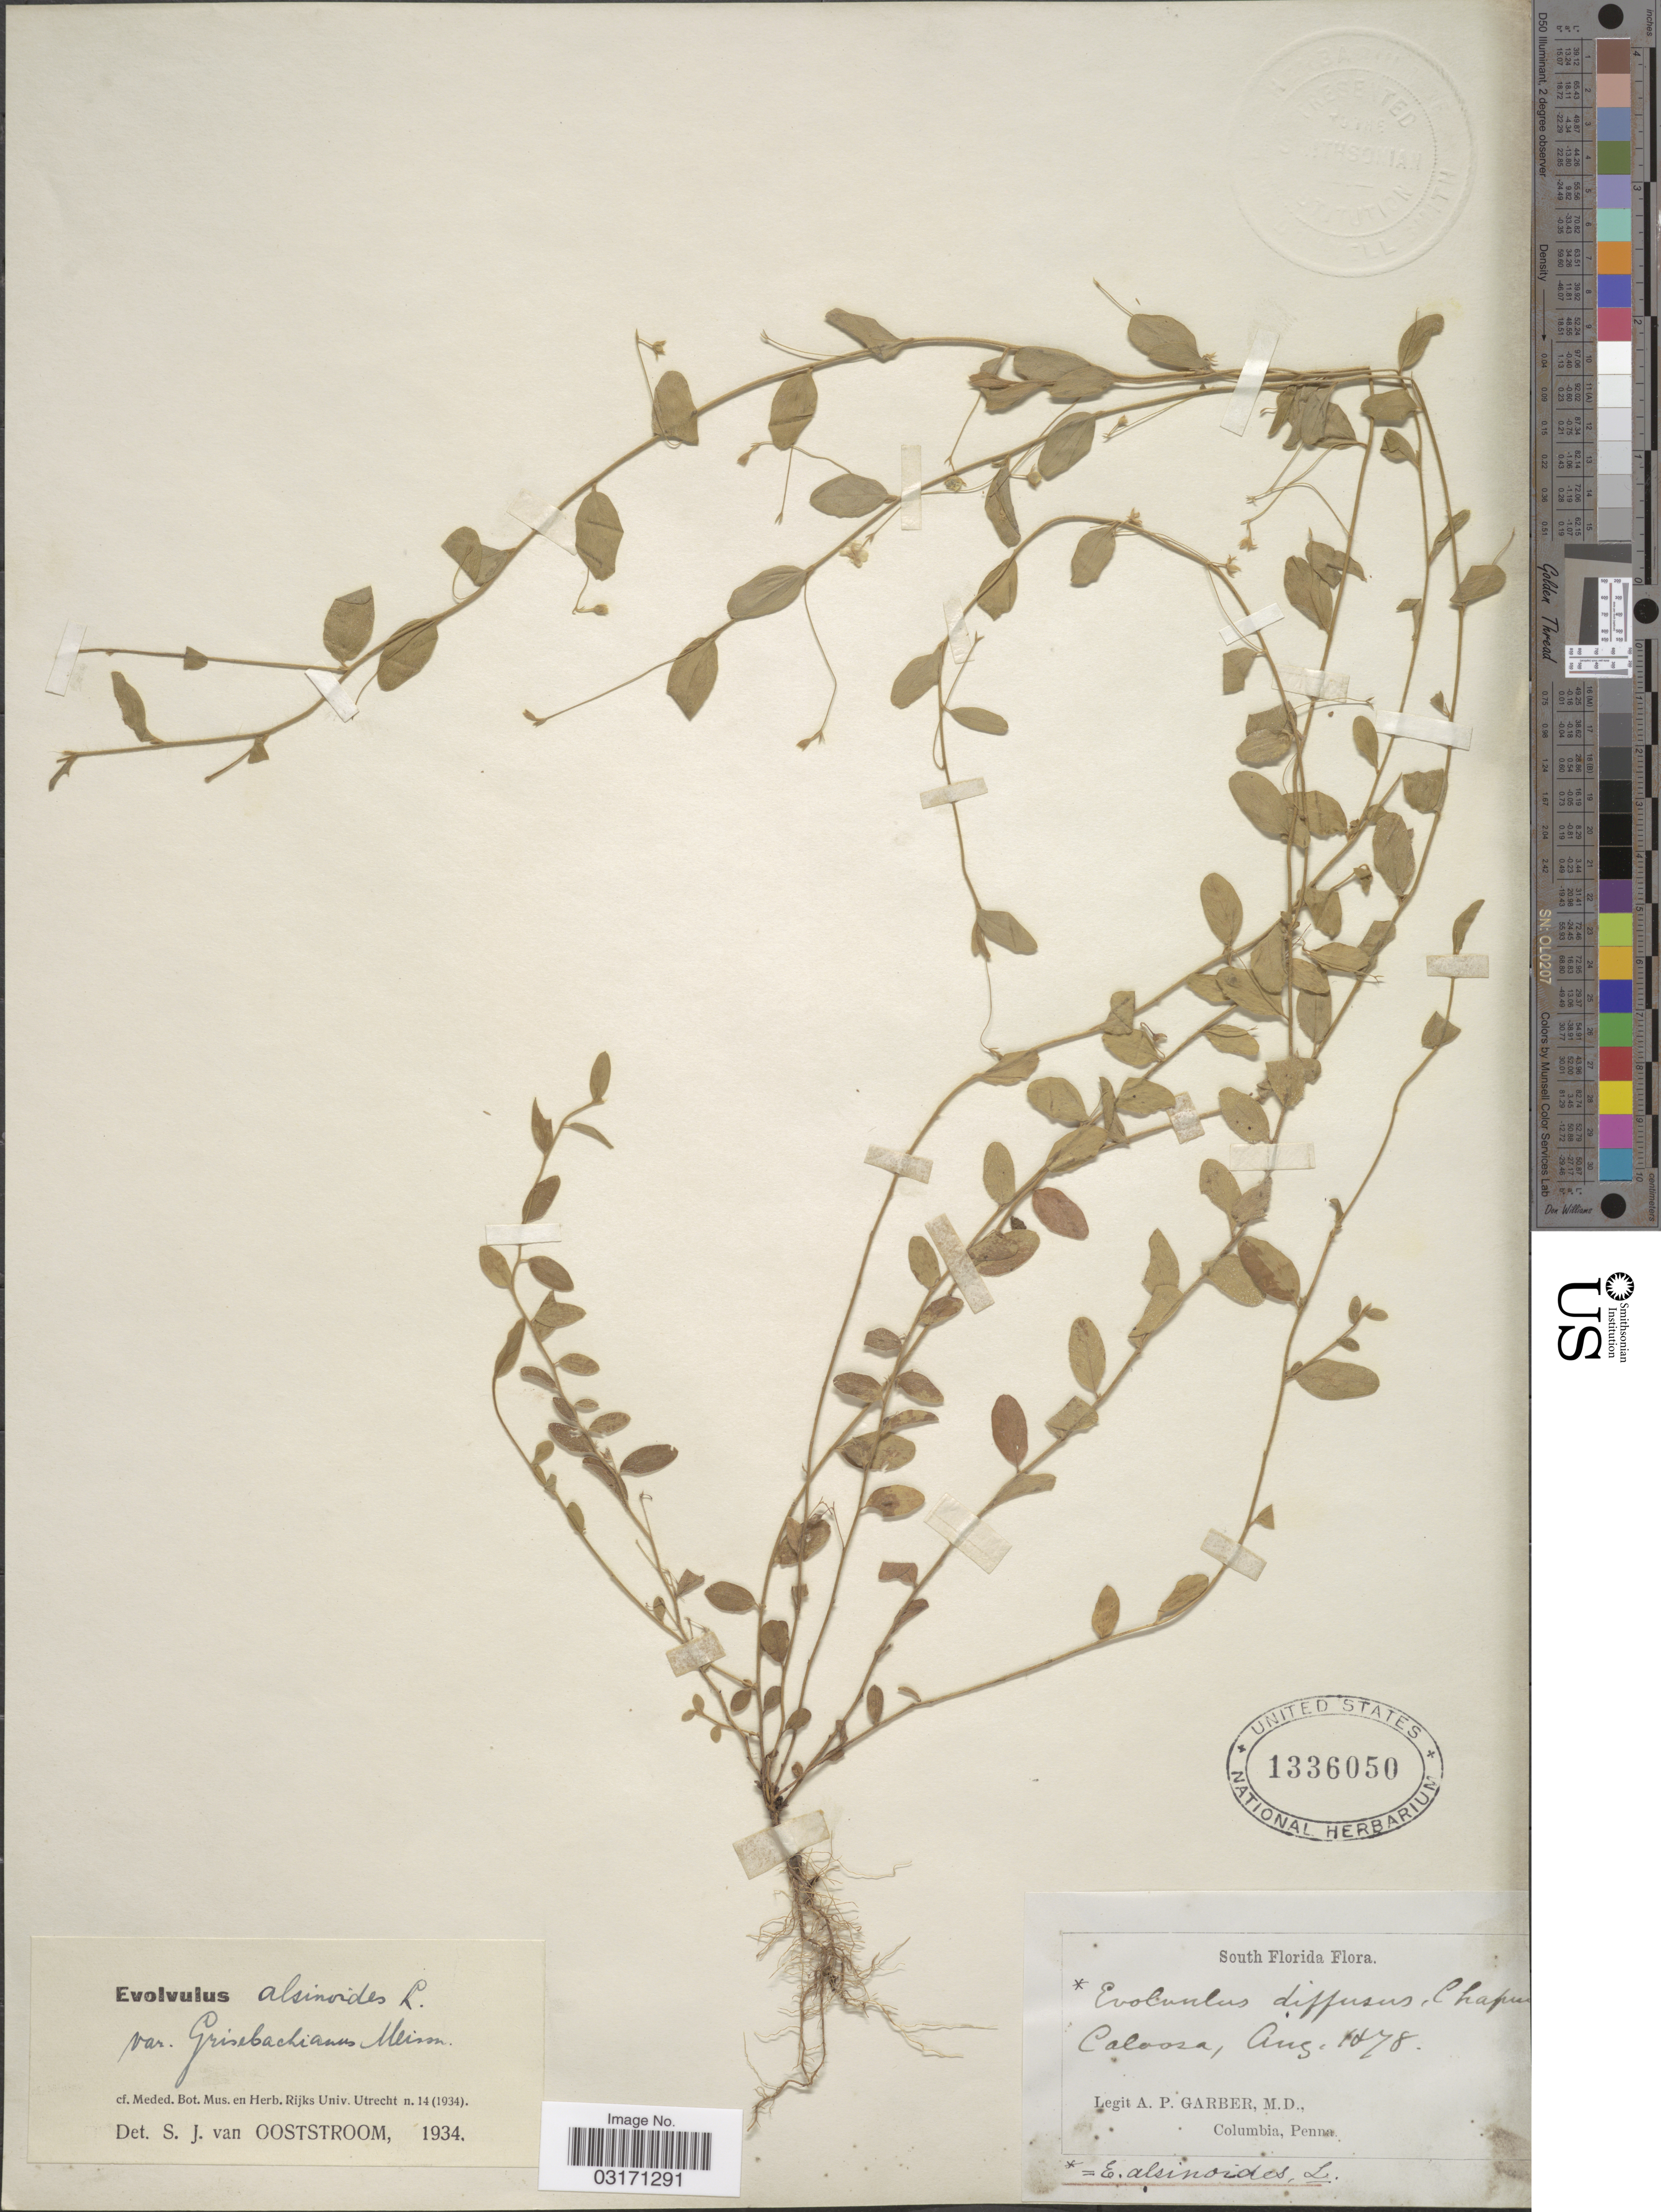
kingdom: Plantae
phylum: Tracheophyta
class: Magnoliopsida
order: Solanales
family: Convolvulaceae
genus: Evolvulus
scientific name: Evolvulus alsinoides var. grisebachianus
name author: Meisn.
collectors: A. P. Garber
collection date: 1878-08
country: United States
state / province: Florida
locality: South Florida. Caloosa.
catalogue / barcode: US 1336050